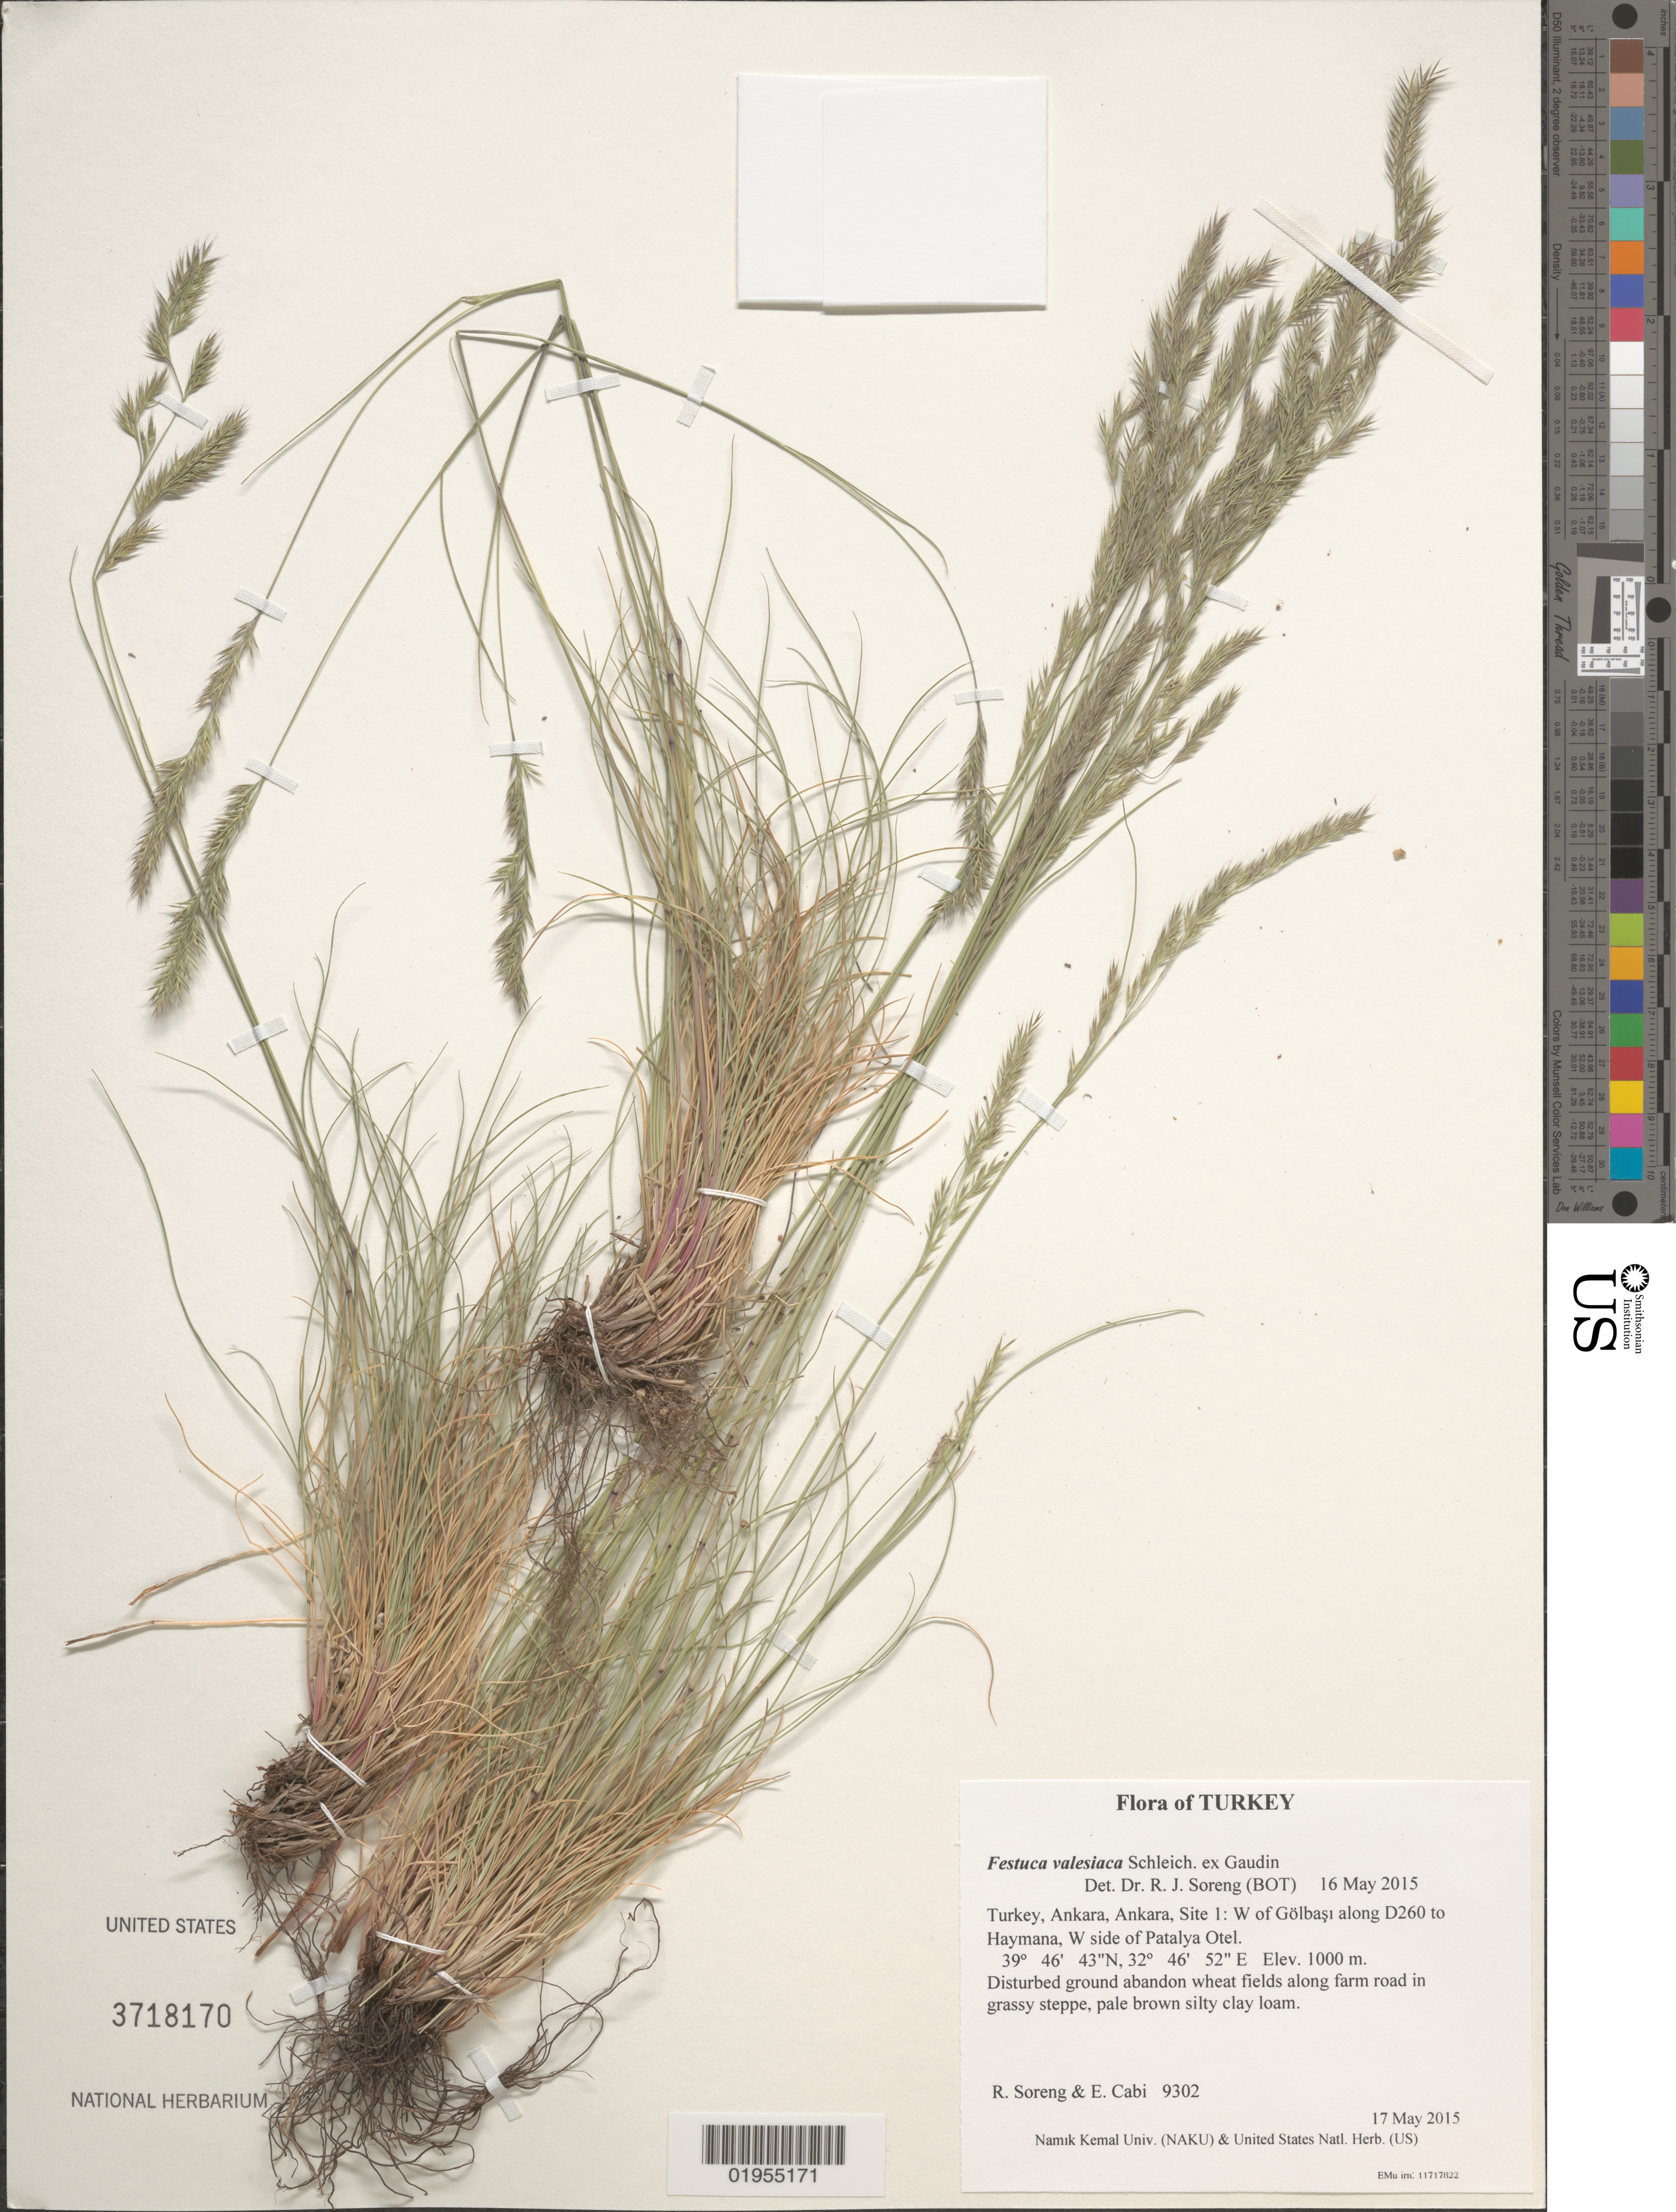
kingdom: Plantae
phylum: Tracheophyta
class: Liliopsida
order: Poales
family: Poaceae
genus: Festuca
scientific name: Festuca valesiaca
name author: Schleich. ex Gaudin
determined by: Soreng, Robert J., Research Associate (BOT), Smithsonian Institution - National Museum of Natural History (UNITED STATES)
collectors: R. J. Soreng & E. Cabi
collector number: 9302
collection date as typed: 2015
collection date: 2015-05-17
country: Turkey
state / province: Ankara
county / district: Ankara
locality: Site 1: W of Golbasi along D260 to Haymana, W side of Patalya Otel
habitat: Disturbed ground abandon wheat fields along farm road in grassy steppe, pale brown silty clay loam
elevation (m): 1000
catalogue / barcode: US 3718170